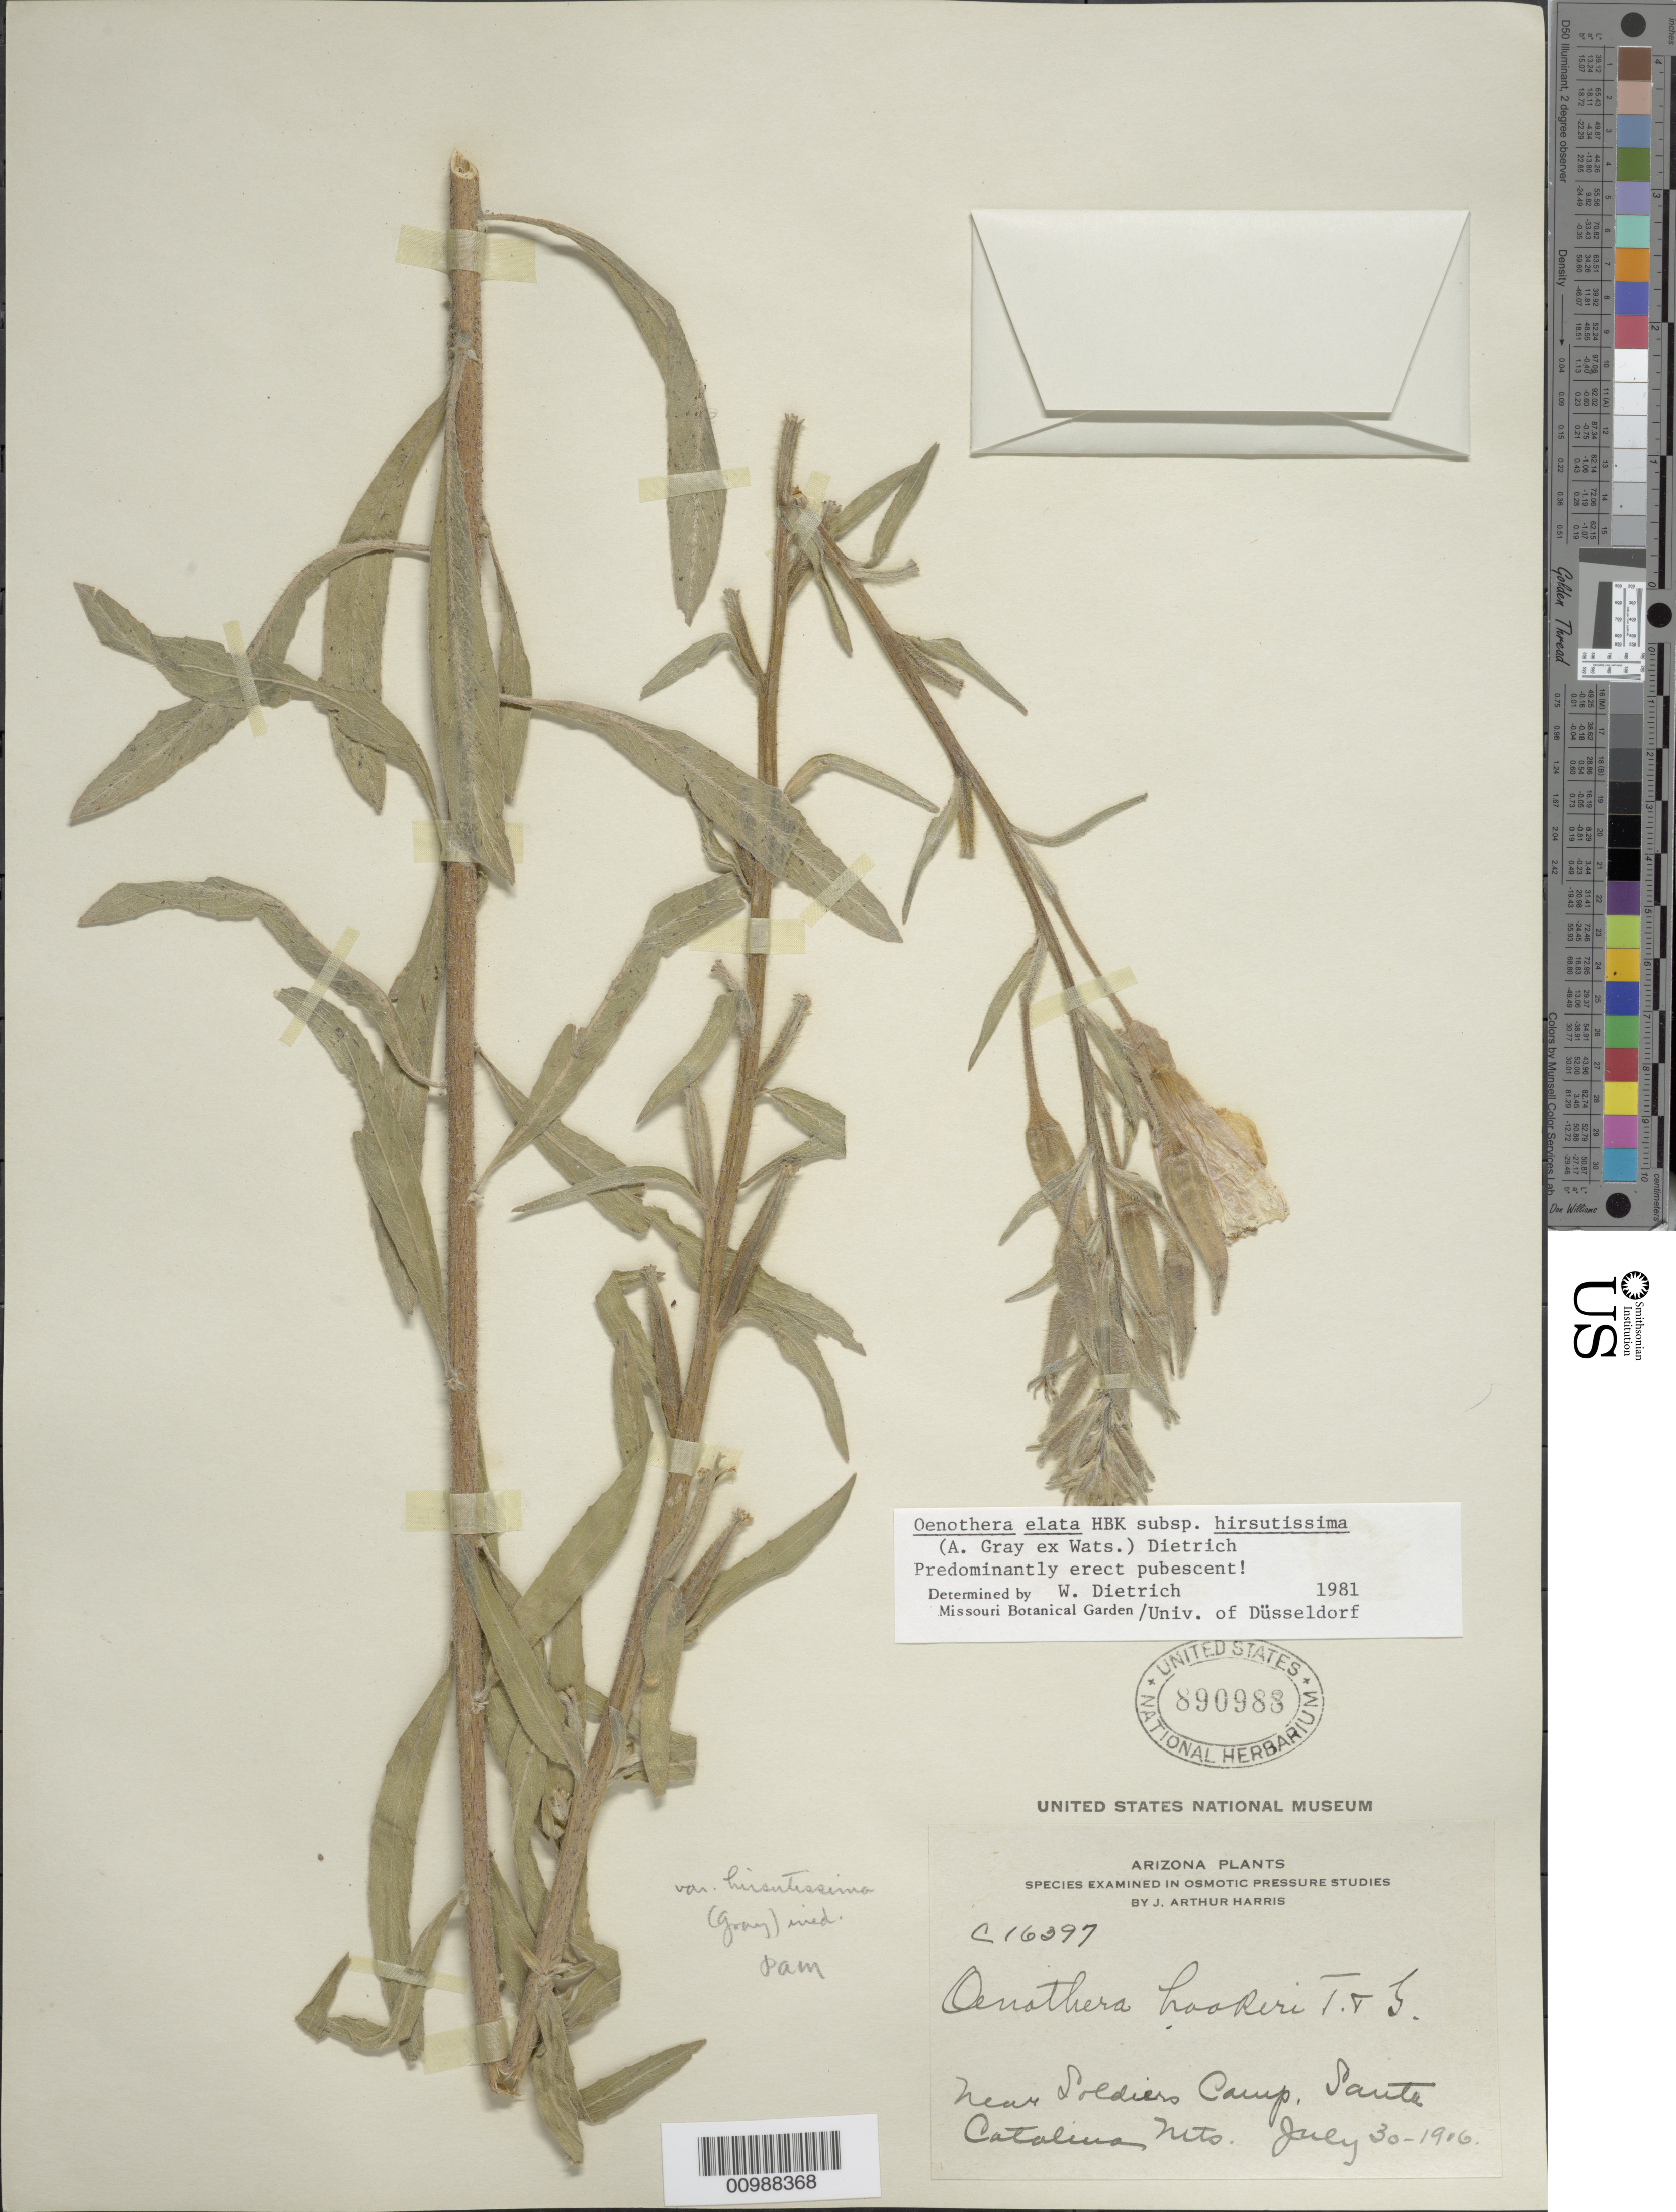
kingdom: Plantae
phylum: Tracheophyta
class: Magnoliopsida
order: Myrtales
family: Onagraceae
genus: Oenothera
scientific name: Oenothera elata subsp. hirsutissima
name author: (A. Gray ex S. Watson) W. Dietr.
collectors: A. Harris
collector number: C16397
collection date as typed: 30 Jul 1916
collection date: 1916-07-30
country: United States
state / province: Arizona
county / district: Pima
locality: Near Soldiers Camp, Santa Catalina Mountains.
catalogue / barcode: US 890988